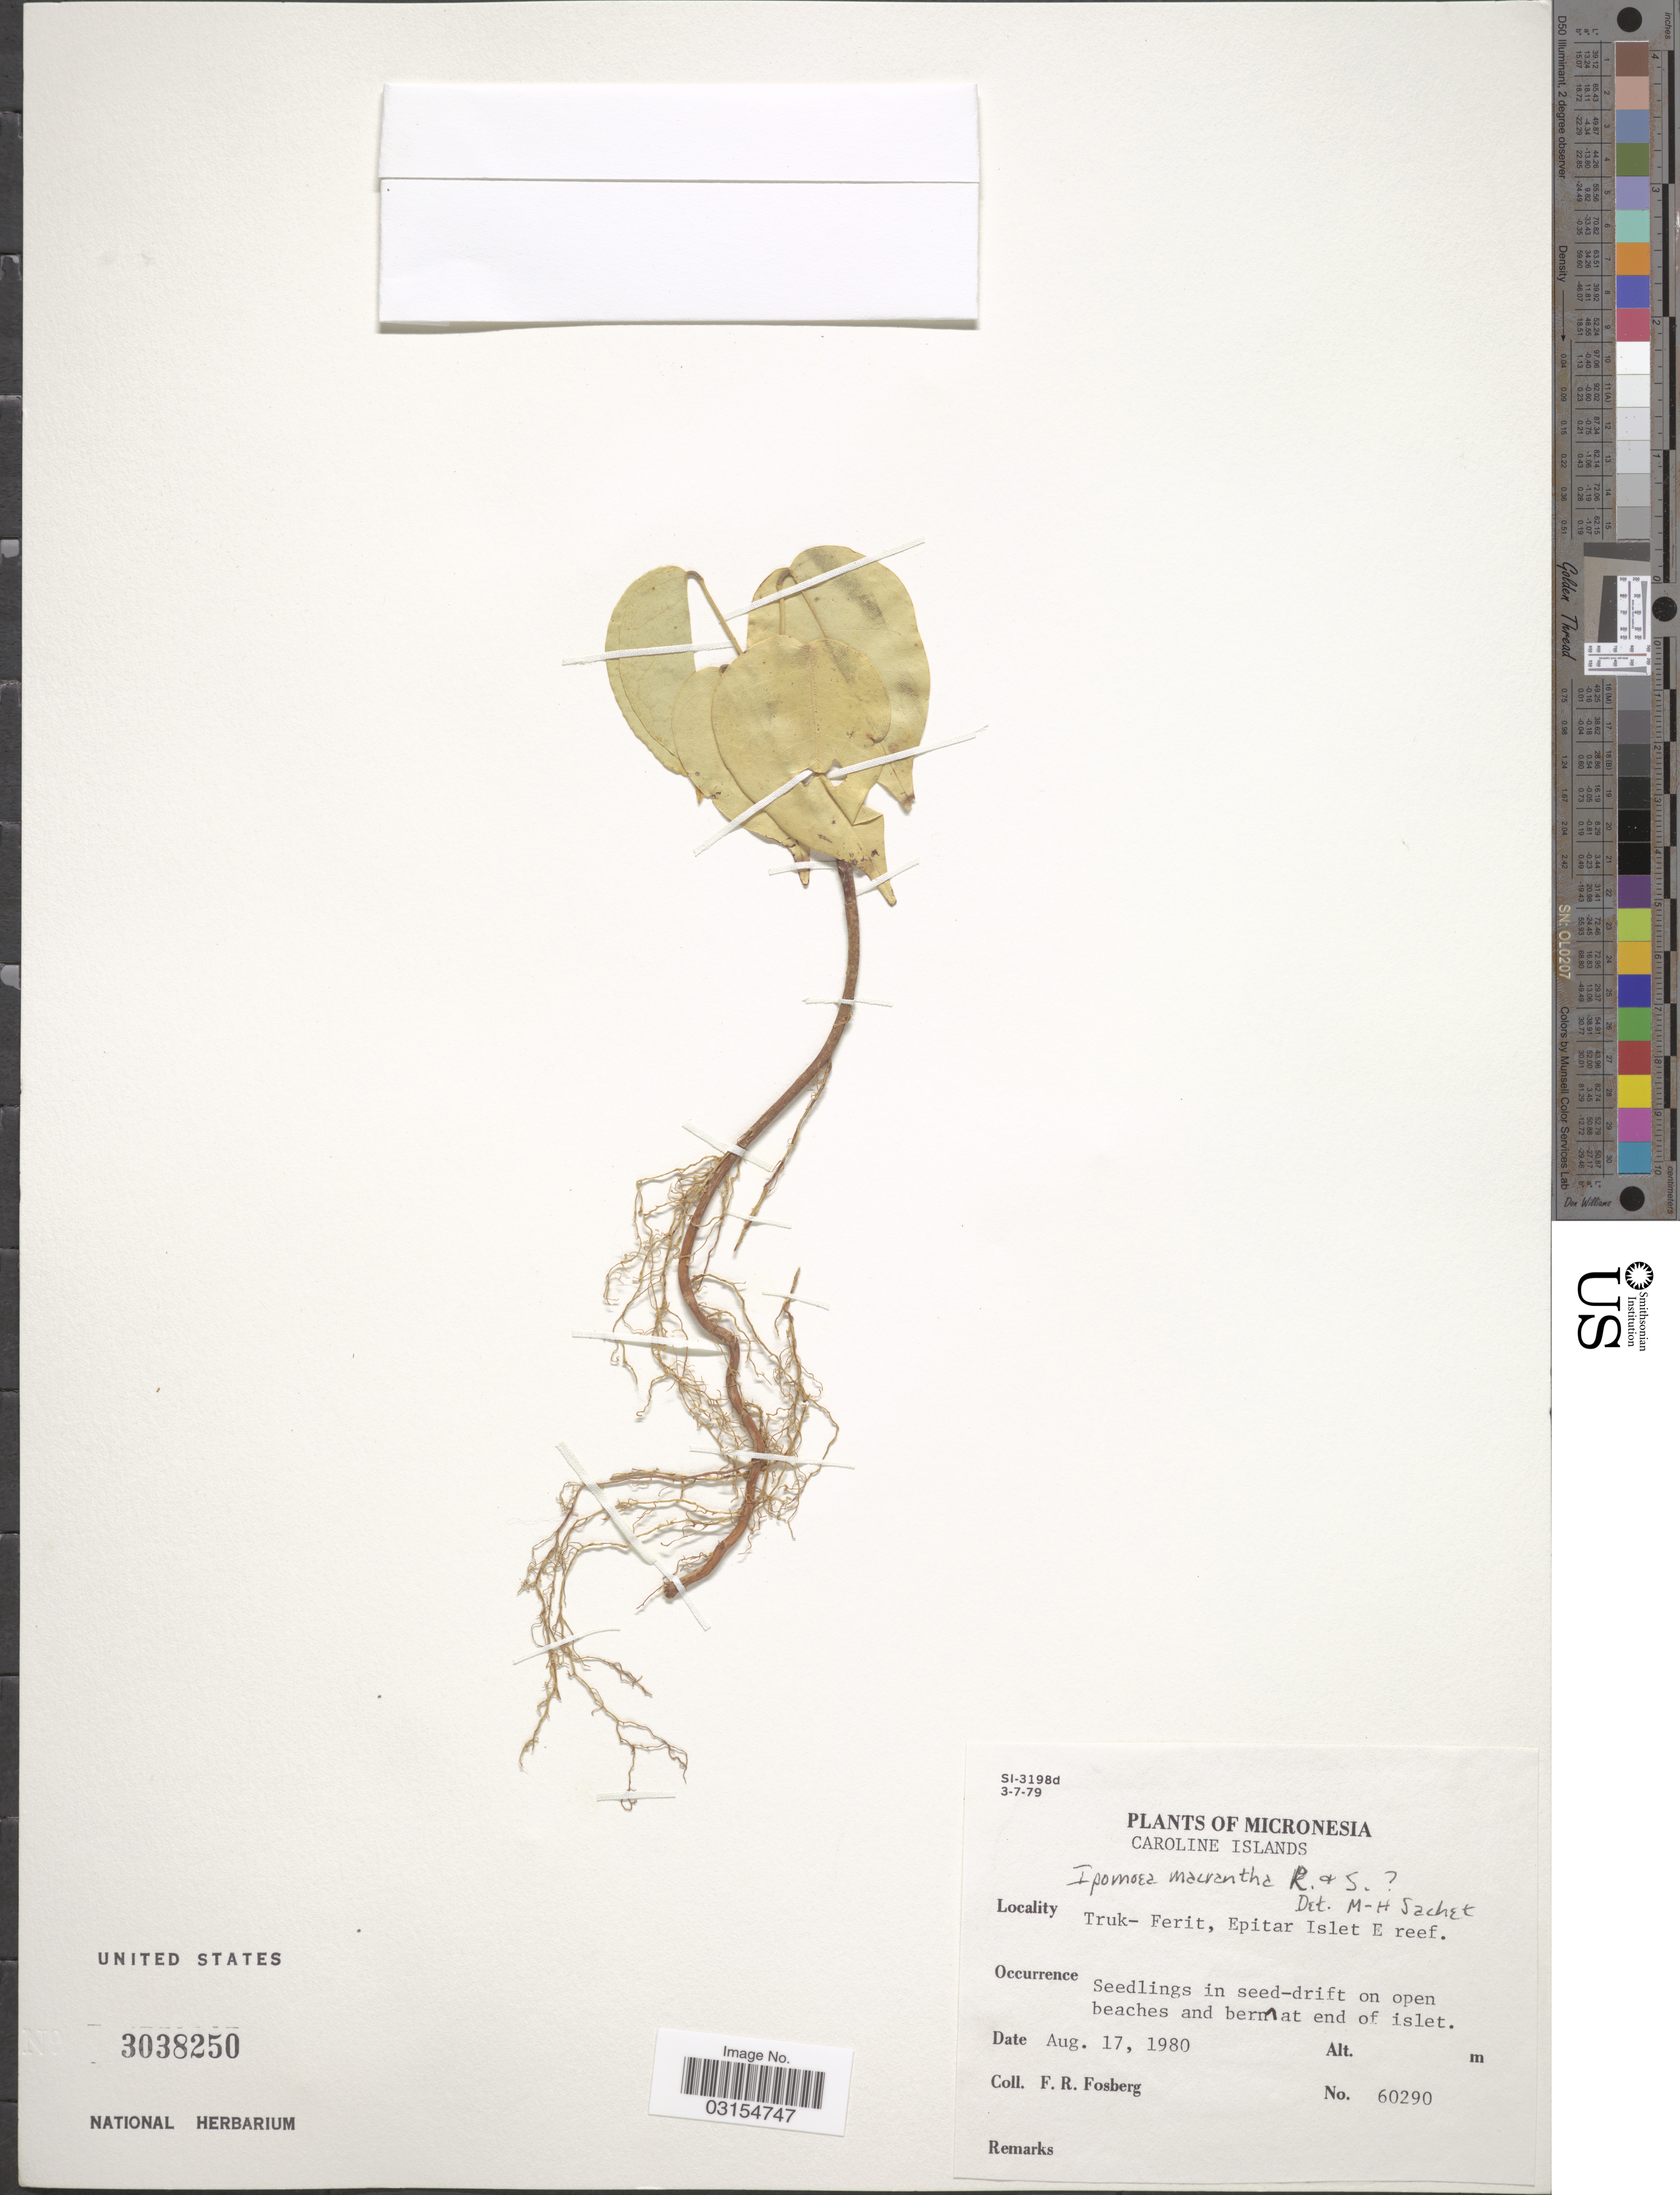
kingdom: Plantae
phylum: Tracheophyta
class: Magnoliopsida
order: Solanales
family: Convolvulaceae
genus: Ipomoea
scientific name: Ipomoea violacea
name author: L.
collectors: F. R. Fosberg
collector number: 60290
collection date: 1980-08-17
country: Micronesia, Federated States of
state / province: Truk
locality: Micronesia, Caroline Islands, Truk-Ferit, Epitar Islet E. reef.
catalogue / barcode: US 3038250